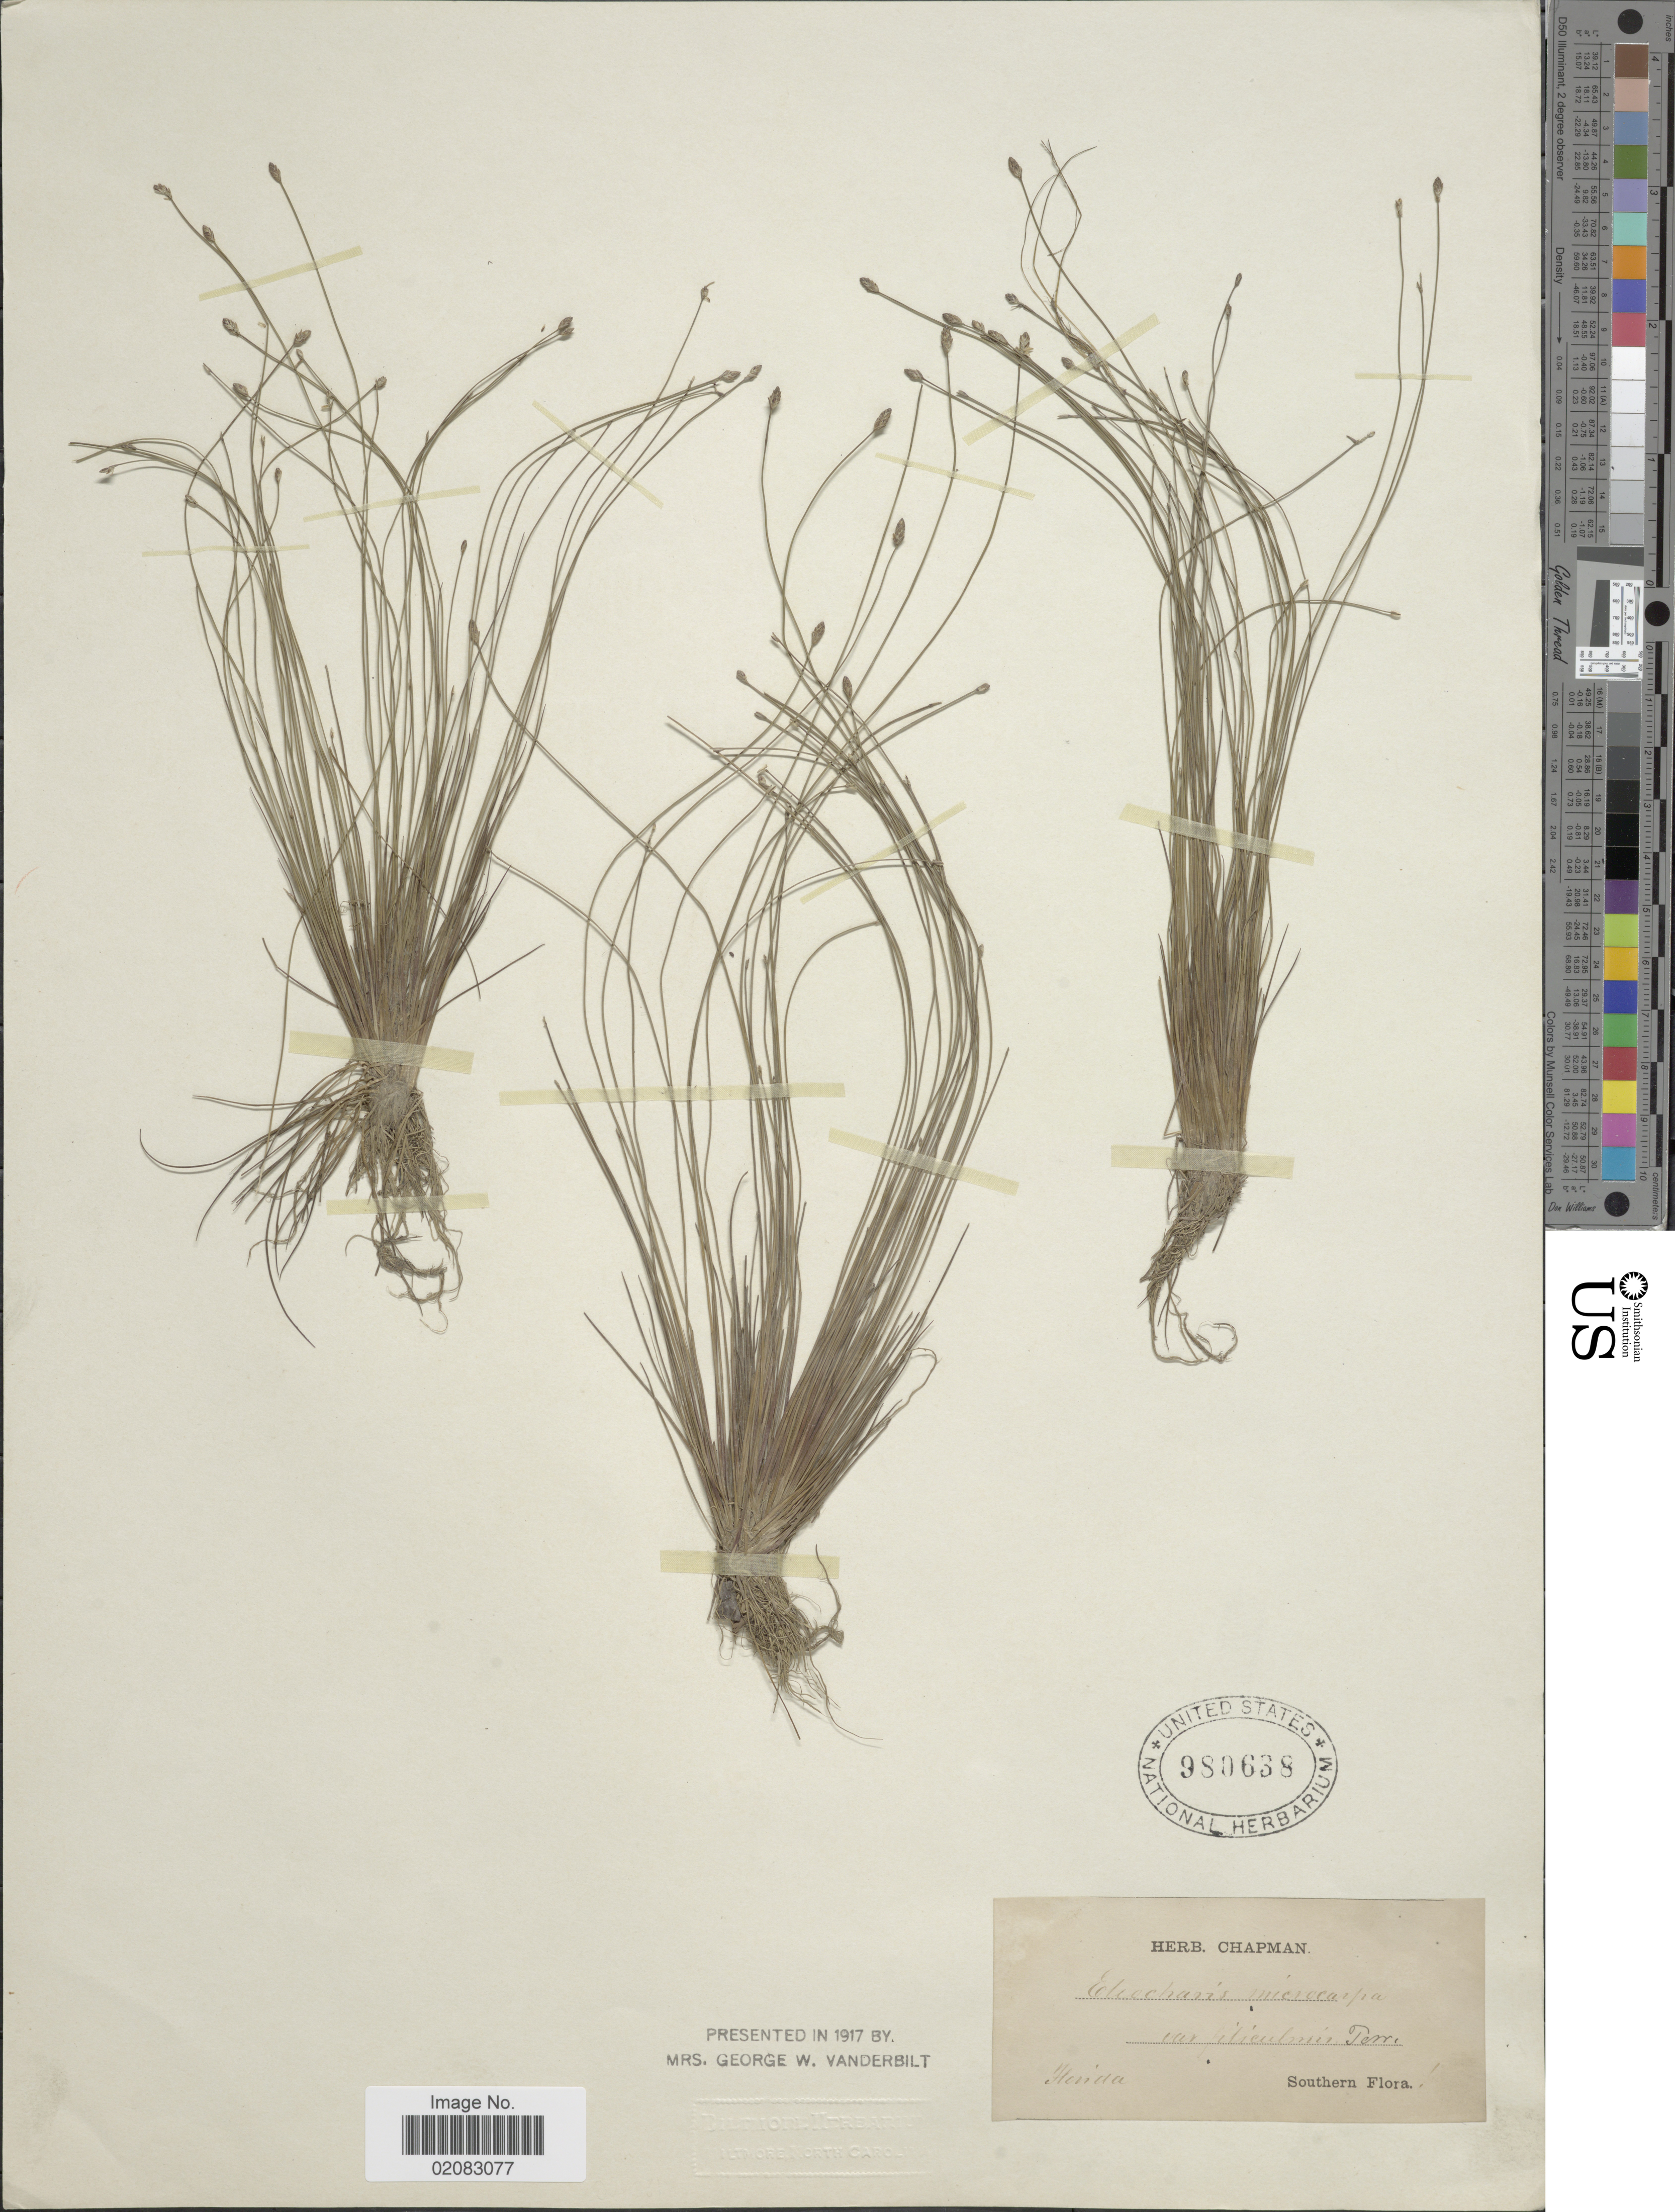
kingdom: Plantae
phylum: Tracheophyta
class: Liliopsida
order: Poales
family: Cyperaceae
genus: Eleocharis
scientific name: Eleocharis microcarpa var. filiculmis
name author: Torr.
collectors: ex herb. Chapman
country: United States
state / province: Florida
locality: Southern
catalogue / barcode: US 980638